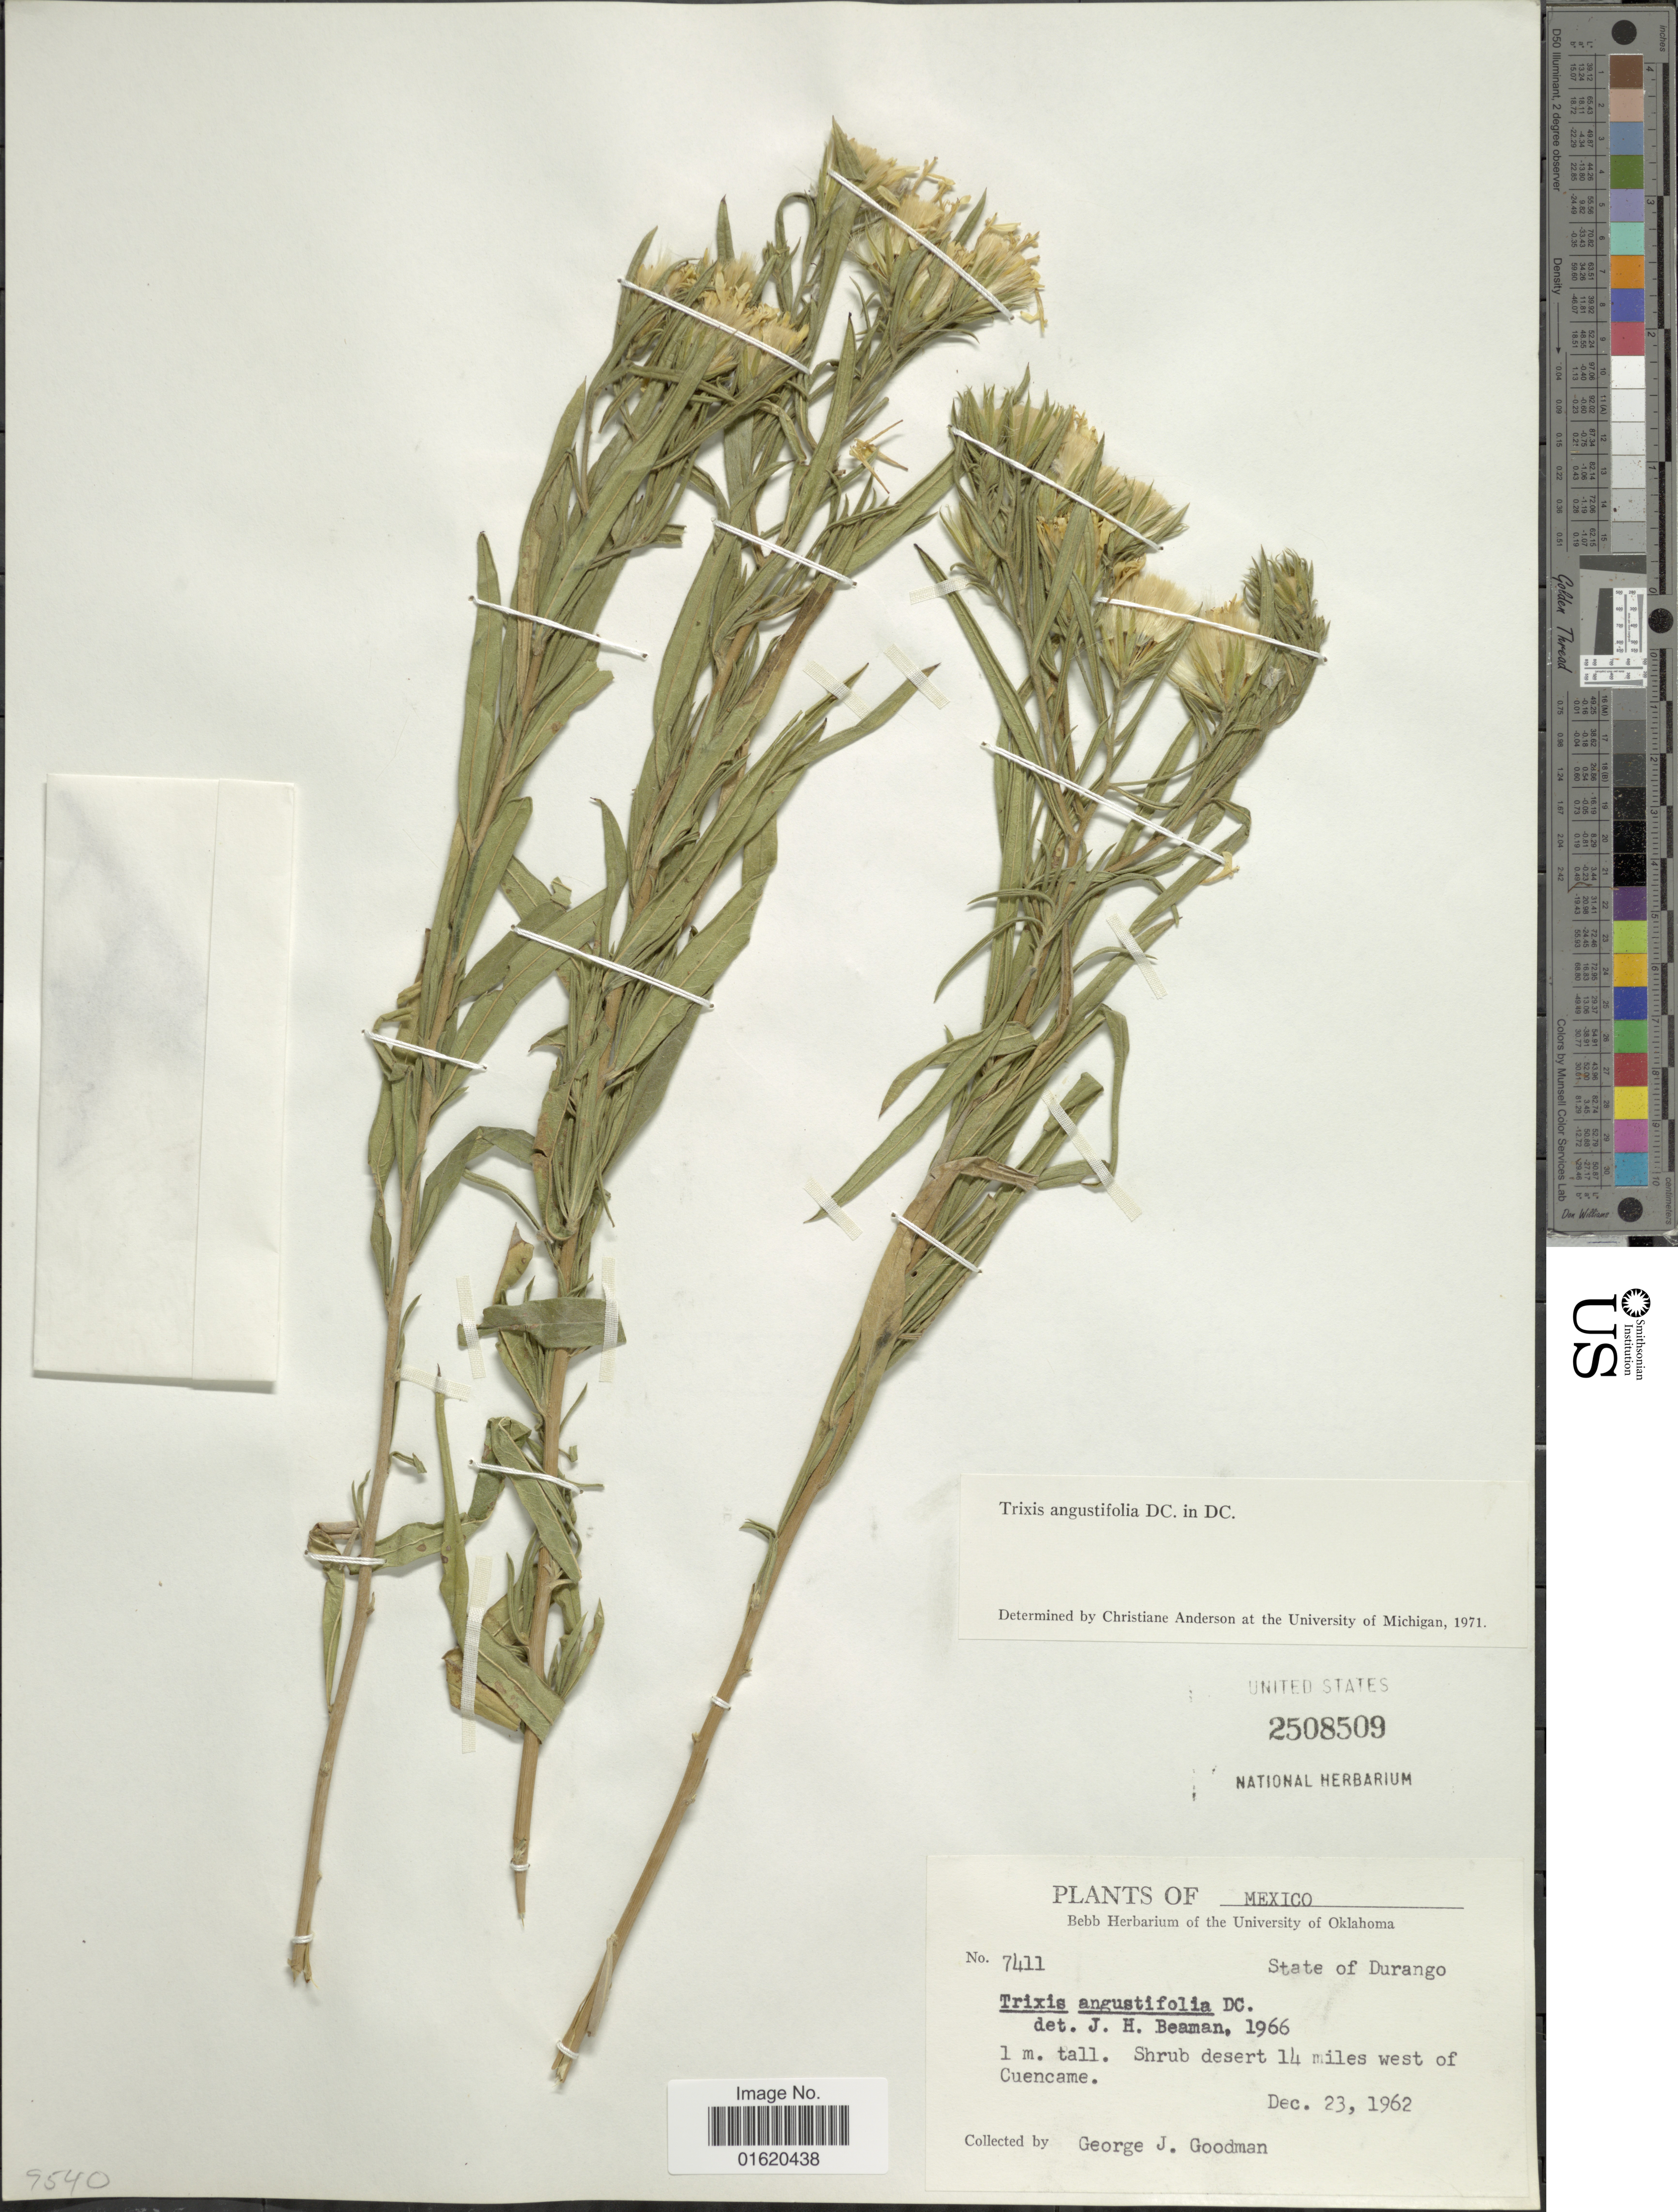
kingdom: Plantae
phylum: Tracheophyta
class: Magnoliopsida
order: Asterales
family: Asteraceae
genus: Trixis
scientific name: Trixis angustifolia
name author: DC.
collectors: G. J. Goodman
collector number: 7411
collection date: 1962-12-23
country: Mexico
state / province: Durango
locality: Shrub desert 14 miles west of Cuencame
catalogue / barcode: US 2508509